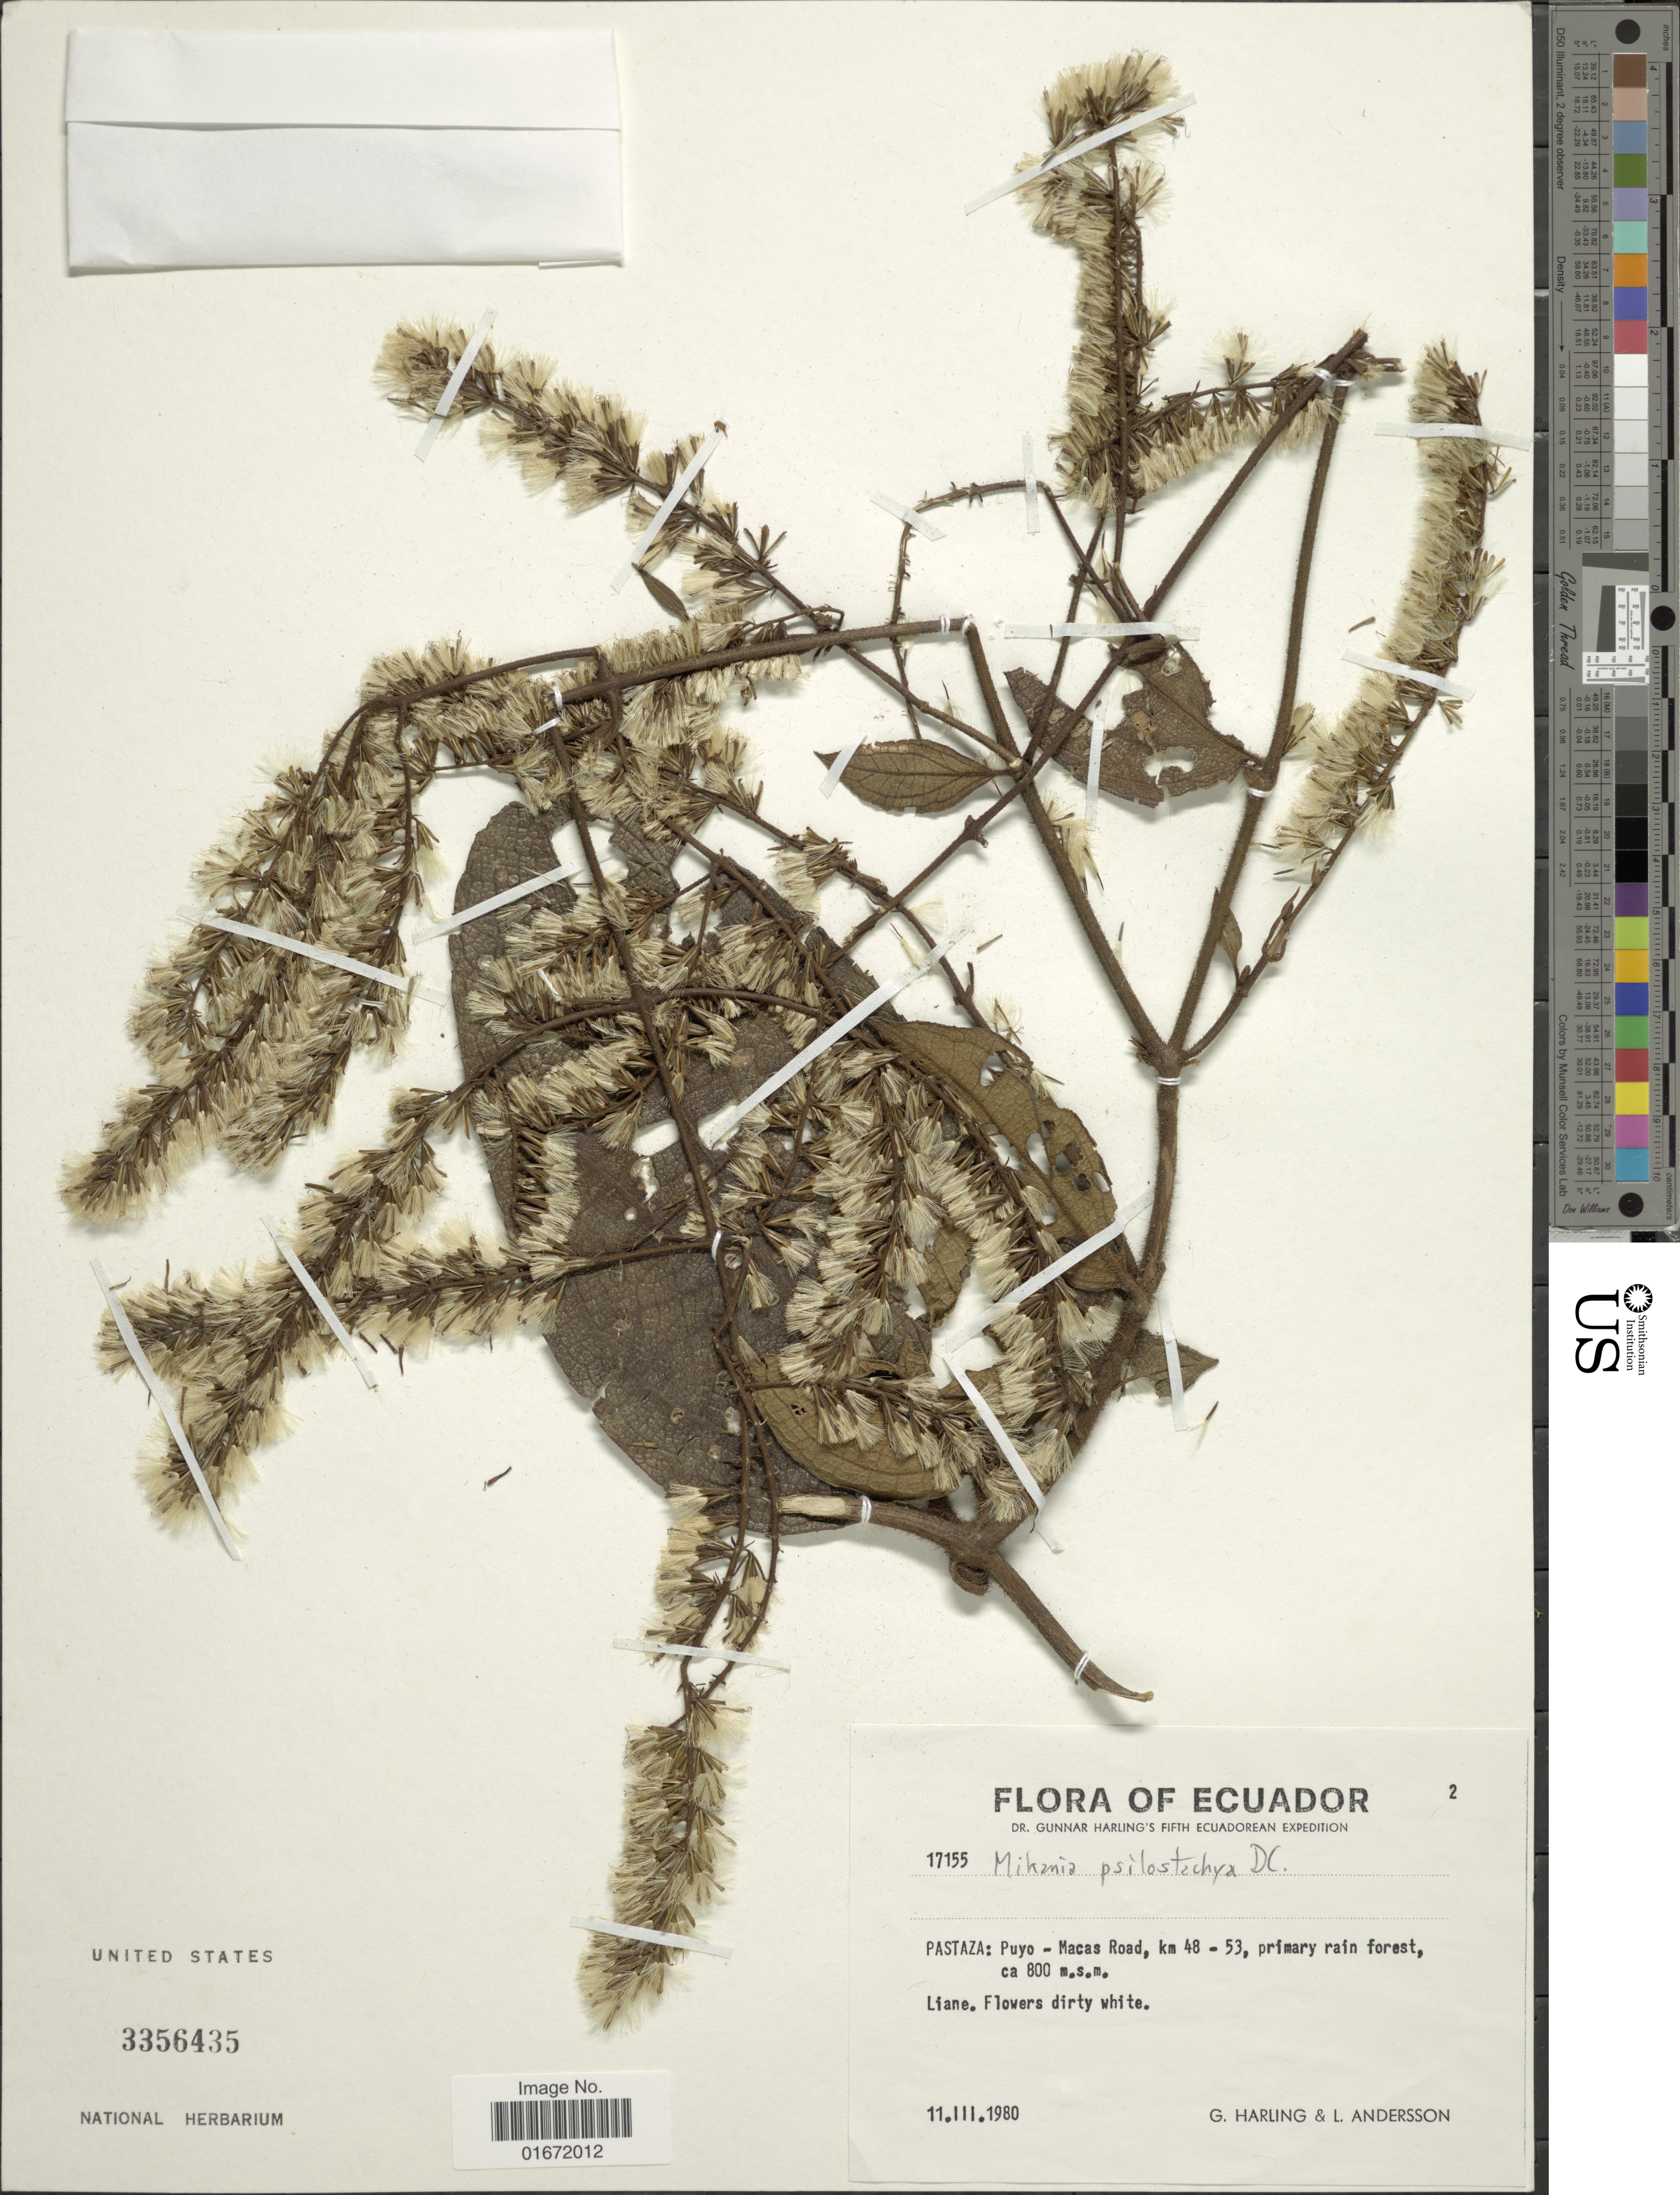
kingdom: Plantae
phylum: Tracheophyta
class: Magnoliopsida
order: Asterales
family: Asteraceae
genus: Mikania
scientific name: Mikania psilostachya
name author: DC.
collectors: G. Harling & L. Andersson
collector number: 17155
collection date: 1980-03-11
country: Ecuador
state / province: Pastaza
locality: Pastaza: Puyo - Macas Road, km 48 - 53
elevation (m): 800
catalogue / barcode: US 3356435